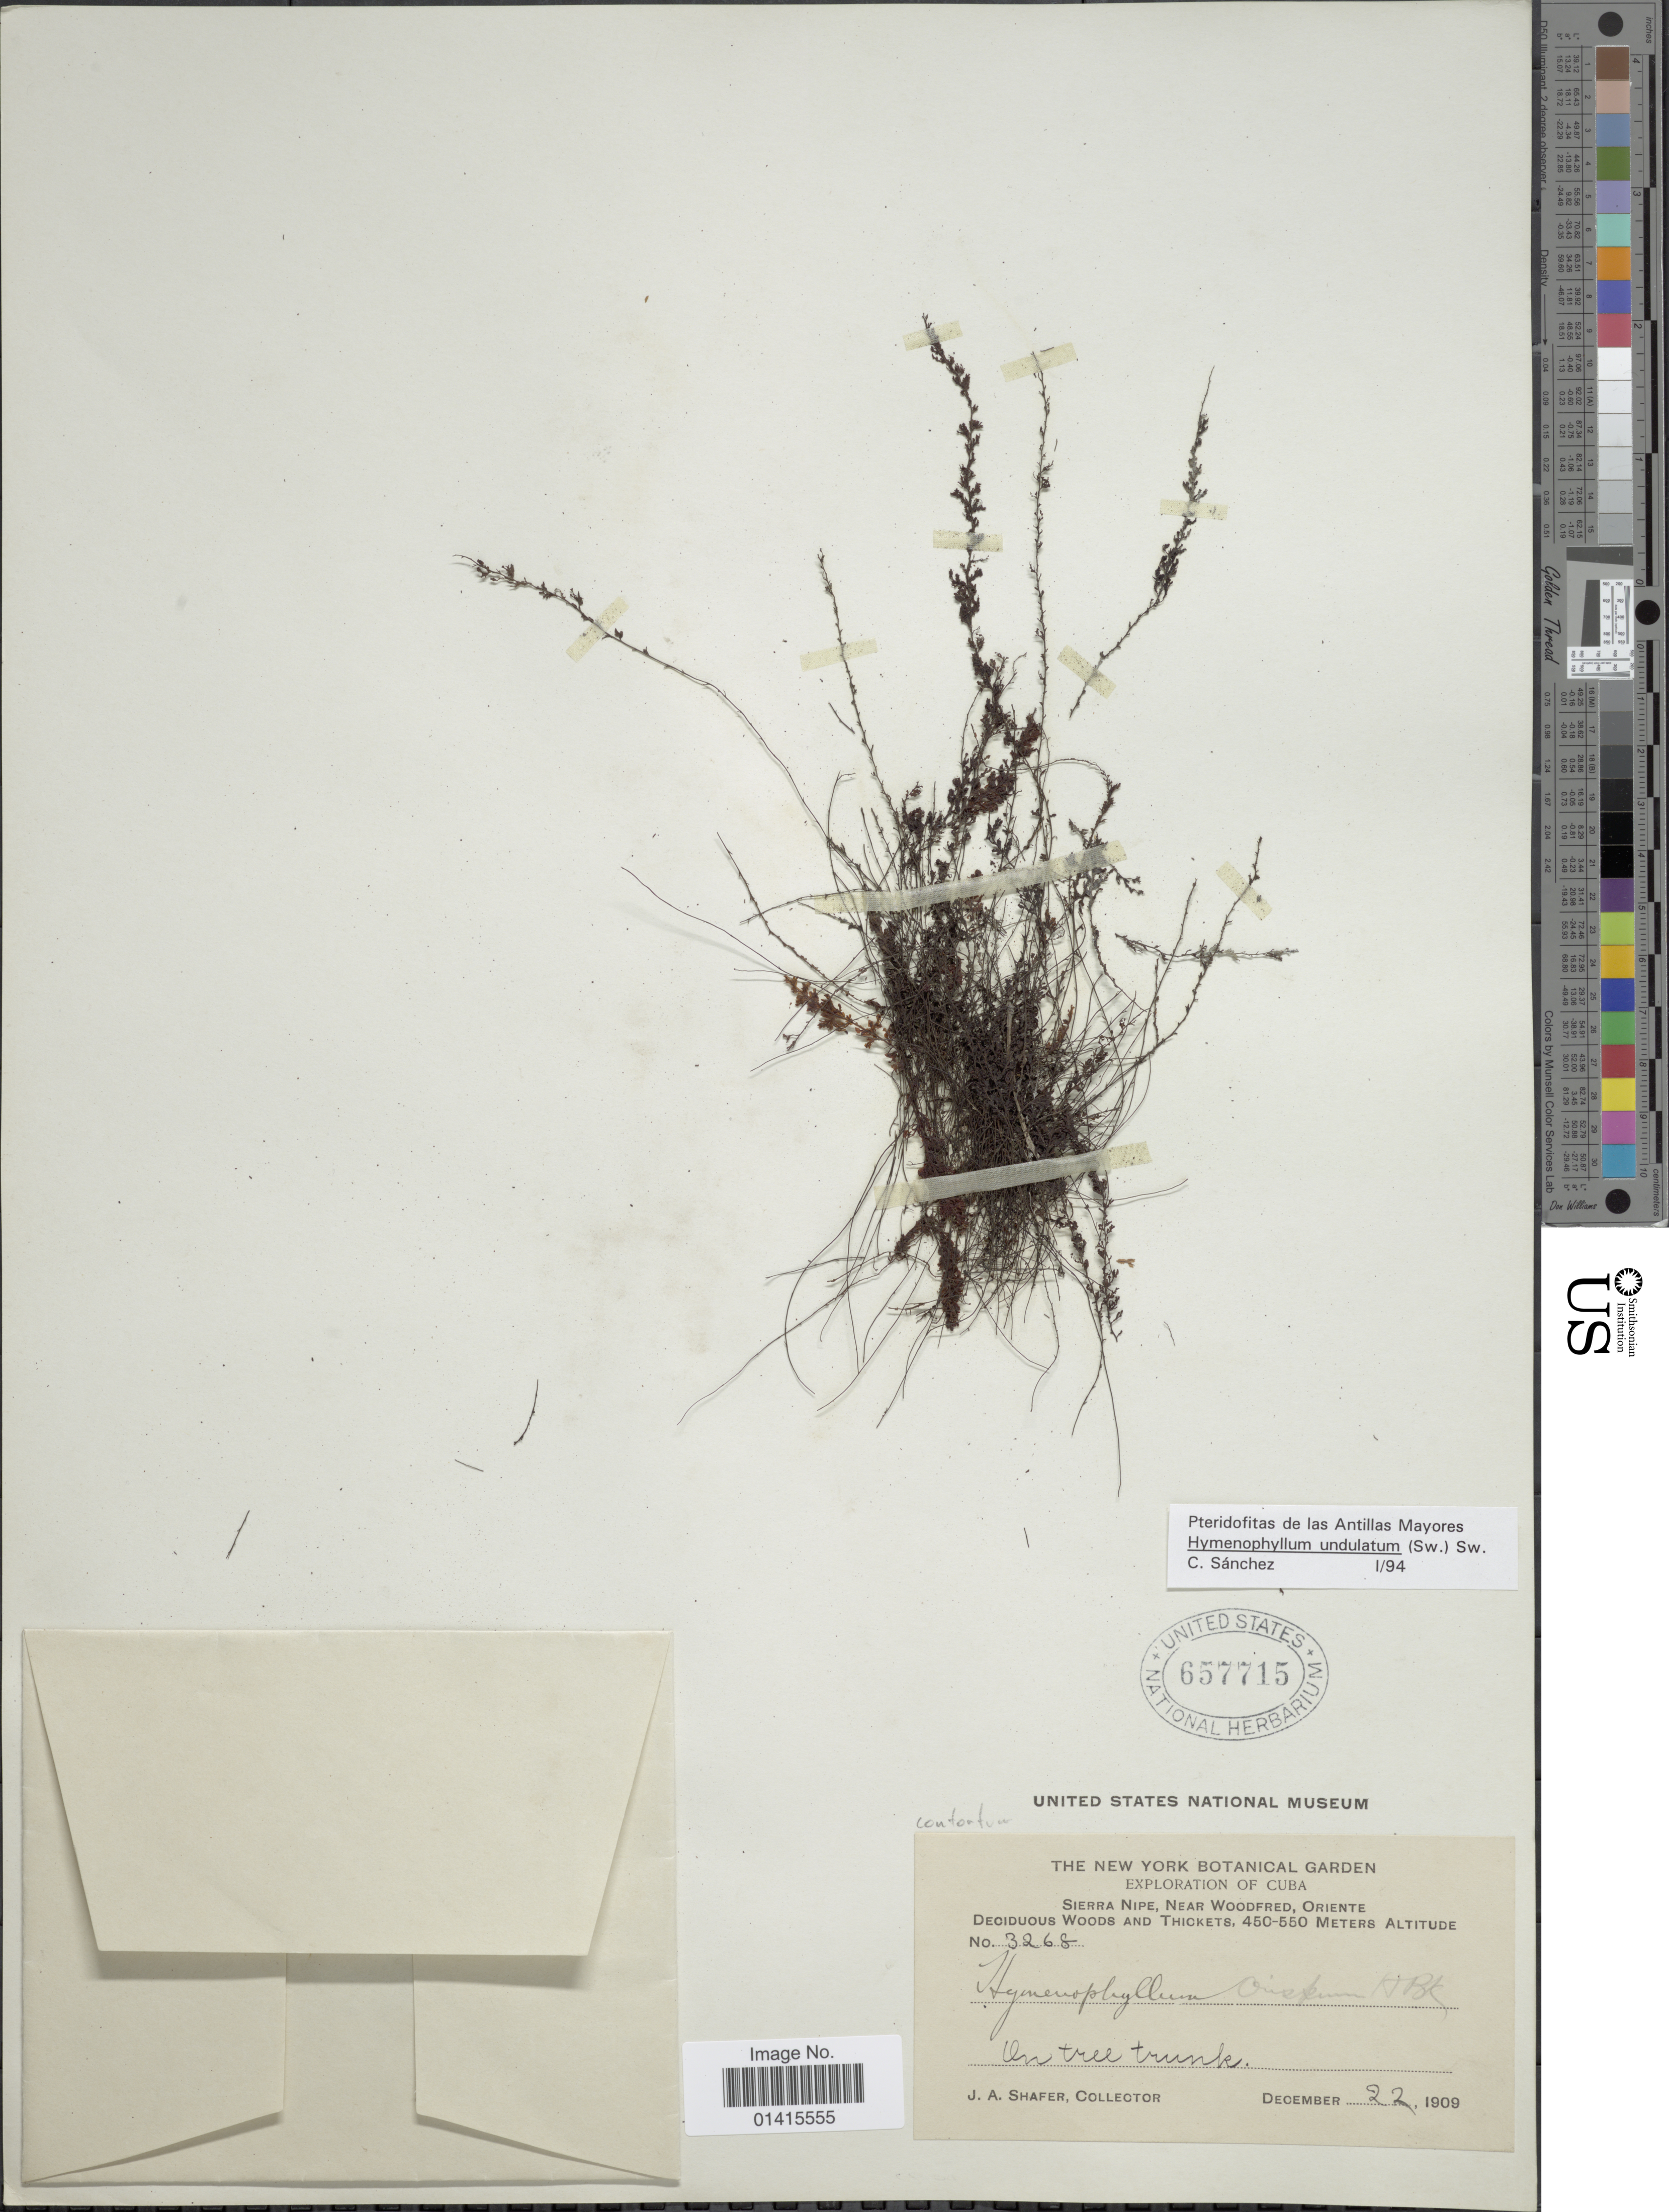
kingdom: Plantae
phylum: Tracheophyta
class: Polypodiopsida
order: Hymenophyllales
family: Hymenophyllaceae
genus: Hymenophyllum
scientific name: Hymenophyllum undulatum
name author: (Sw.) Sw.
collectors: J. A. Shafer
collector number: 3268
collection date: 1909-12-22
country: Cuba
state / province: Oriente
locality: Sierra Nipe, Near Woodfred, Oriente, Deciduous woods and thickets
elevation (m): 450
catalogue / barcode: US 657715